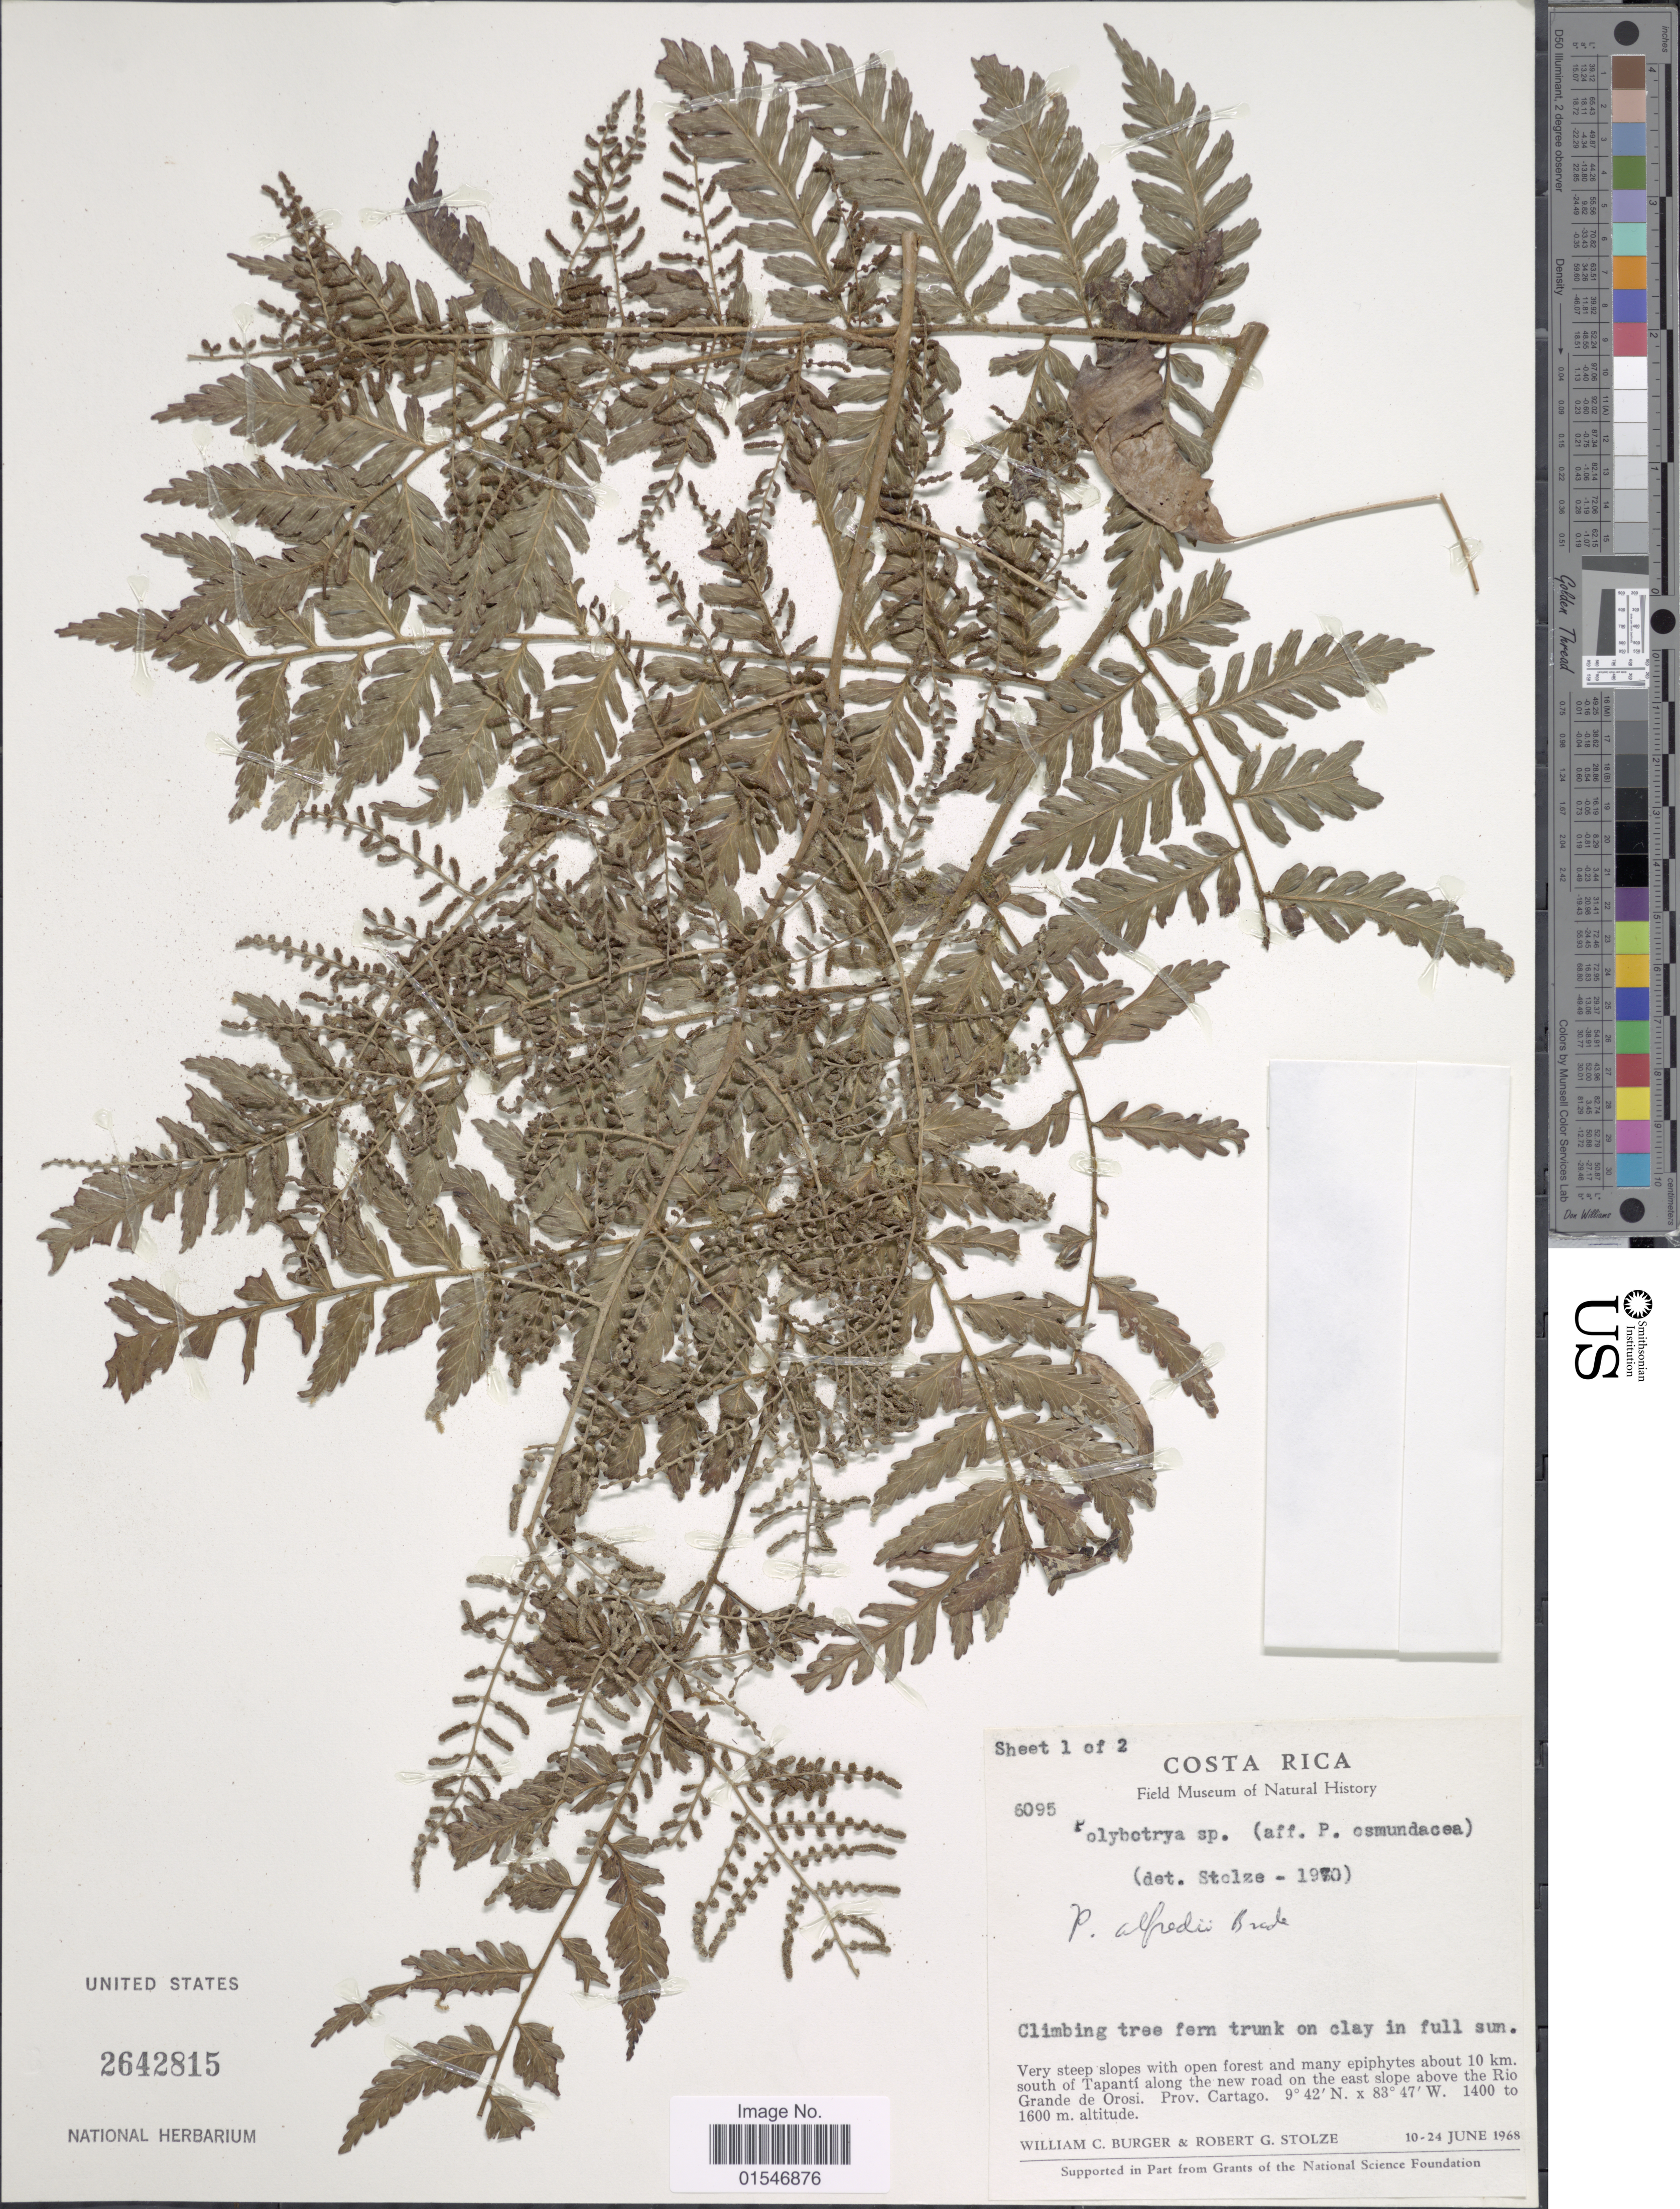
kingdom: Plantae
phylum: Tracheophyta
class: Polypodiopsida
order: Polypodiales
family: Dryopteridaceae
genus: Polybotrya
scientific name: Polybotrya alfredii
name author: Brade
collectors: W. Burger & R. G. Stolze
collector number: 6095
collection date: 1968-06-10/1968-06-24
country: Costa Rica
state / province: Cartago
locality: Costa Rica. about 10 km. south of Tapanti along the new road on the east slope above the Rio Grande de Orosi. Prov. Cartago.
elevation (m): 1400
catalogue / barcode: US 2642815